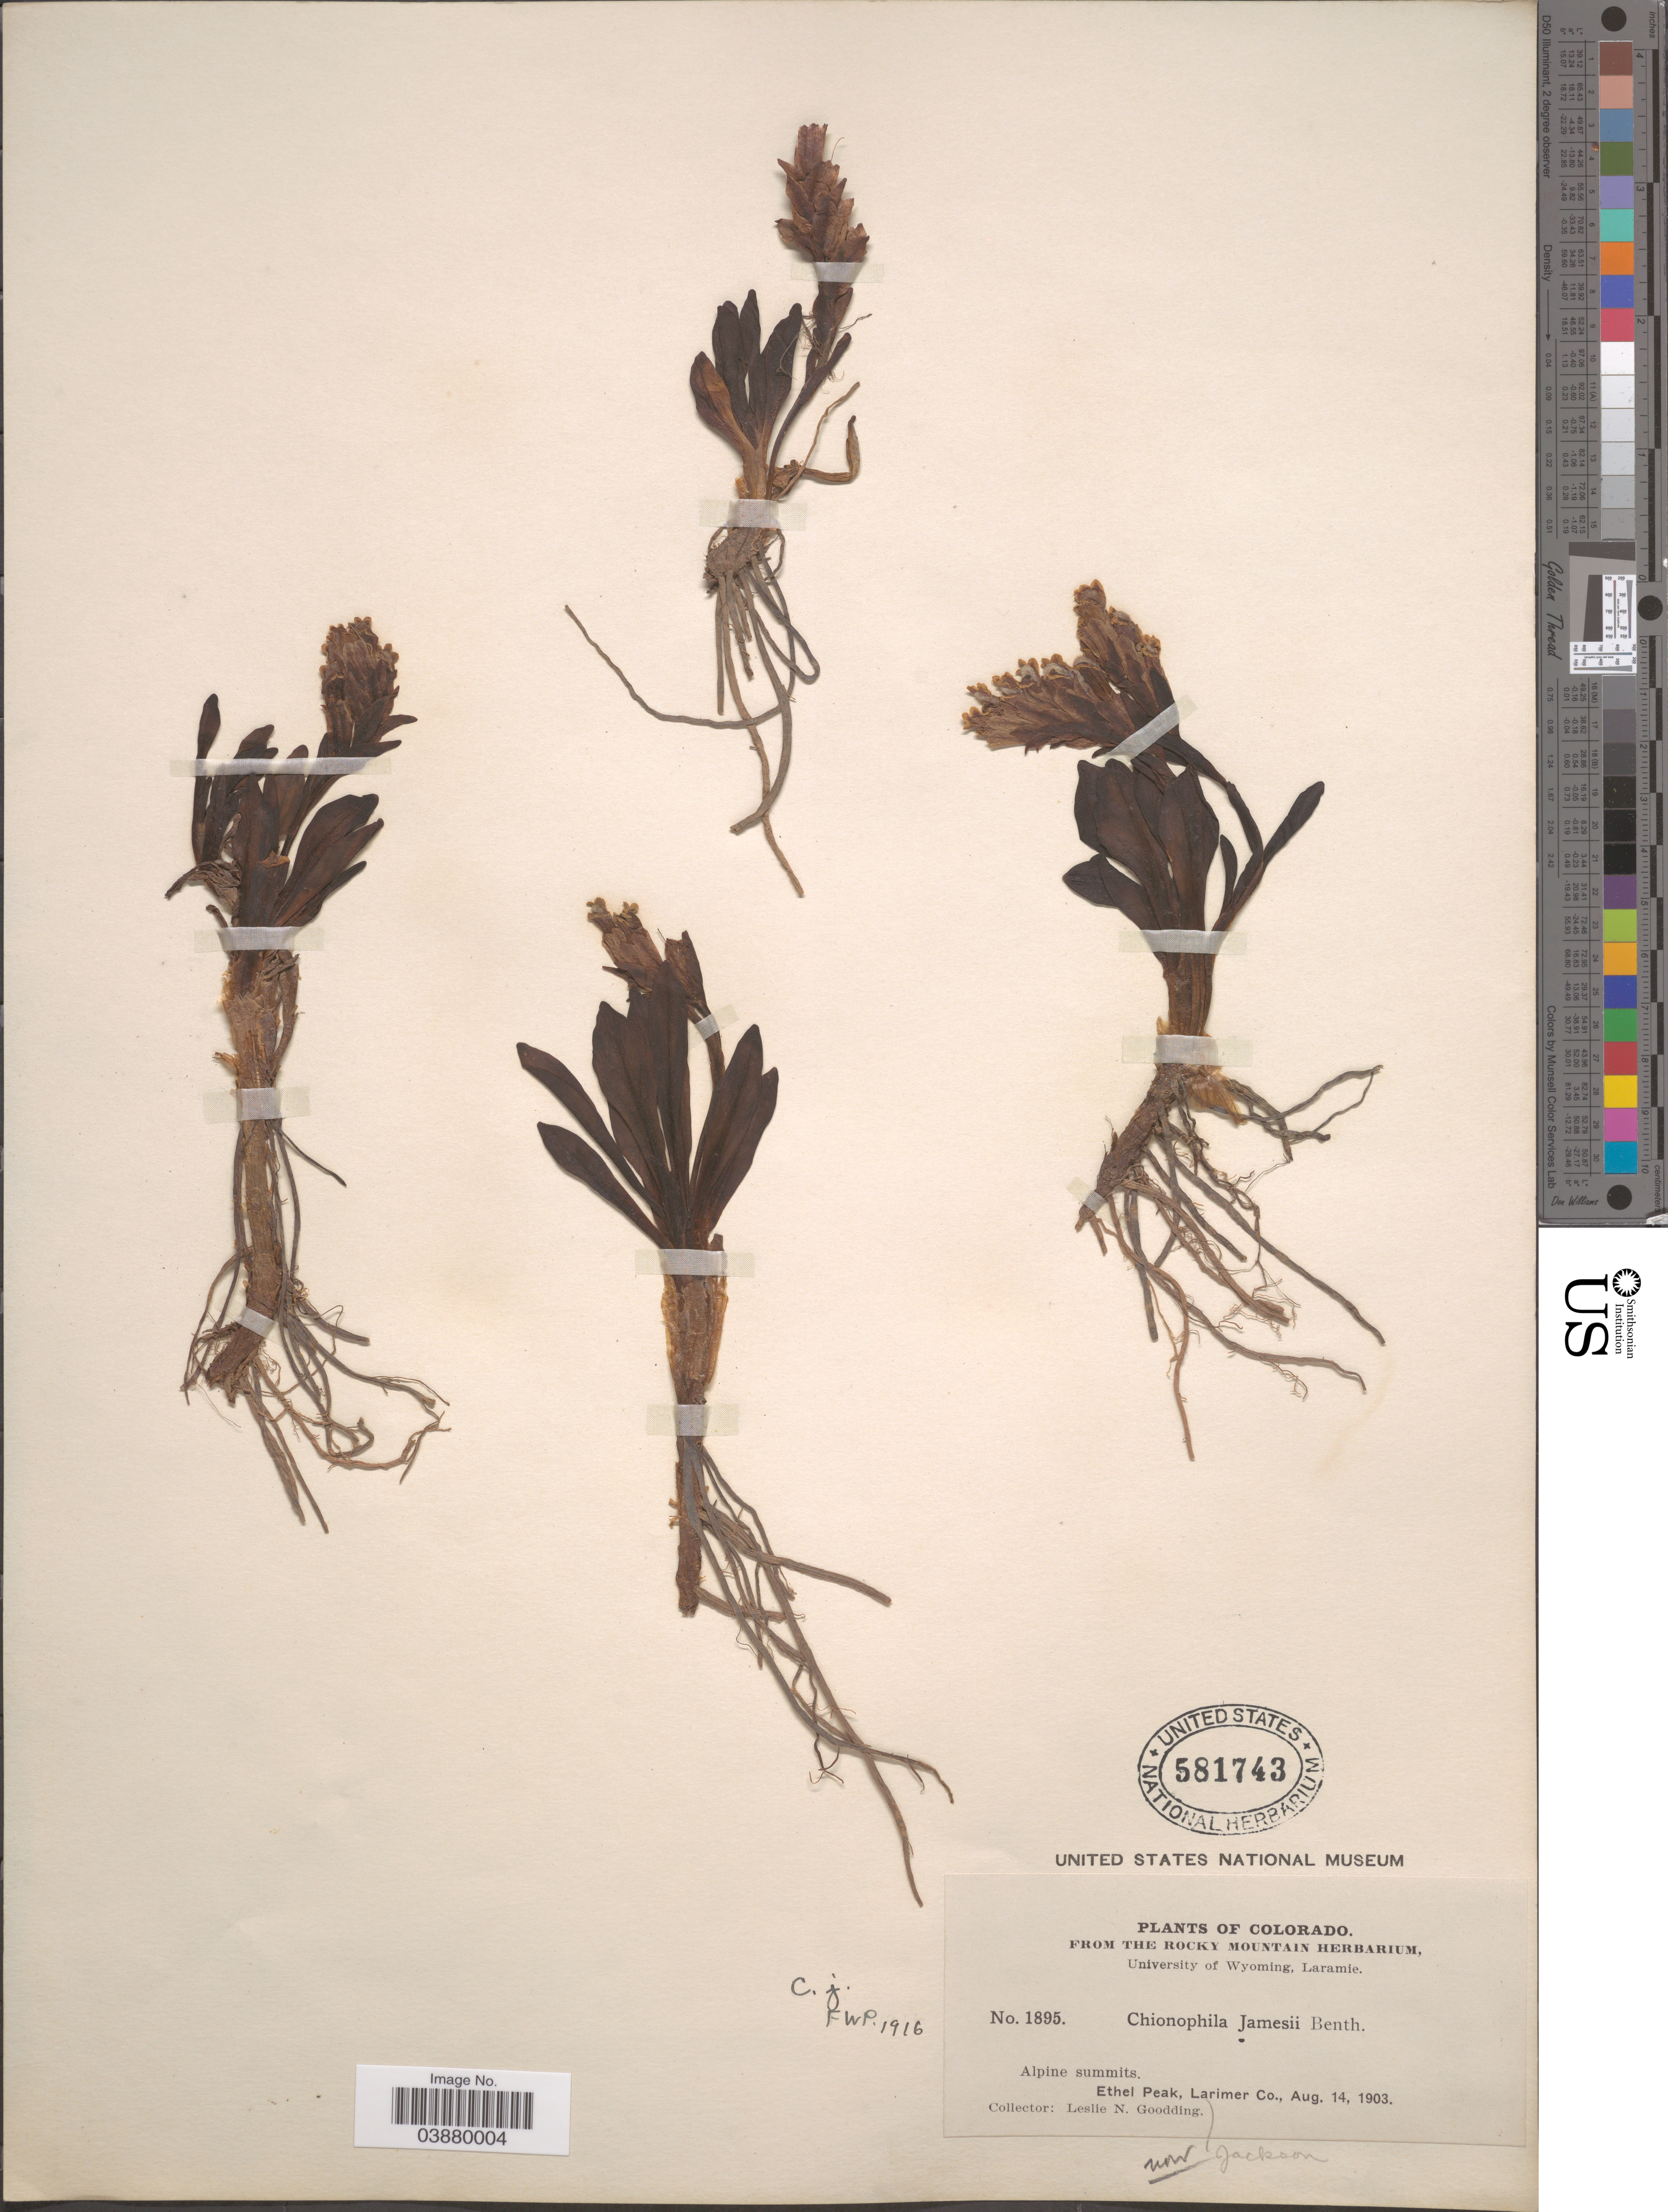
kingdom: Plantae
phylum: Tracheophyta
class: Magnoliopsida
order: Lamiales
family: Plantaginaceae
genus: Chionophila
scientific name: Chionophila jamesii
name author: Benth.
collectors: L. N. Goodding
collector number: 1895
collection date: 1903-08-14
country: United States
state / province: Colorado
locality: Alpine summits. Ethel Peak, Larimer Co.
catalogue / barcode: US 581743